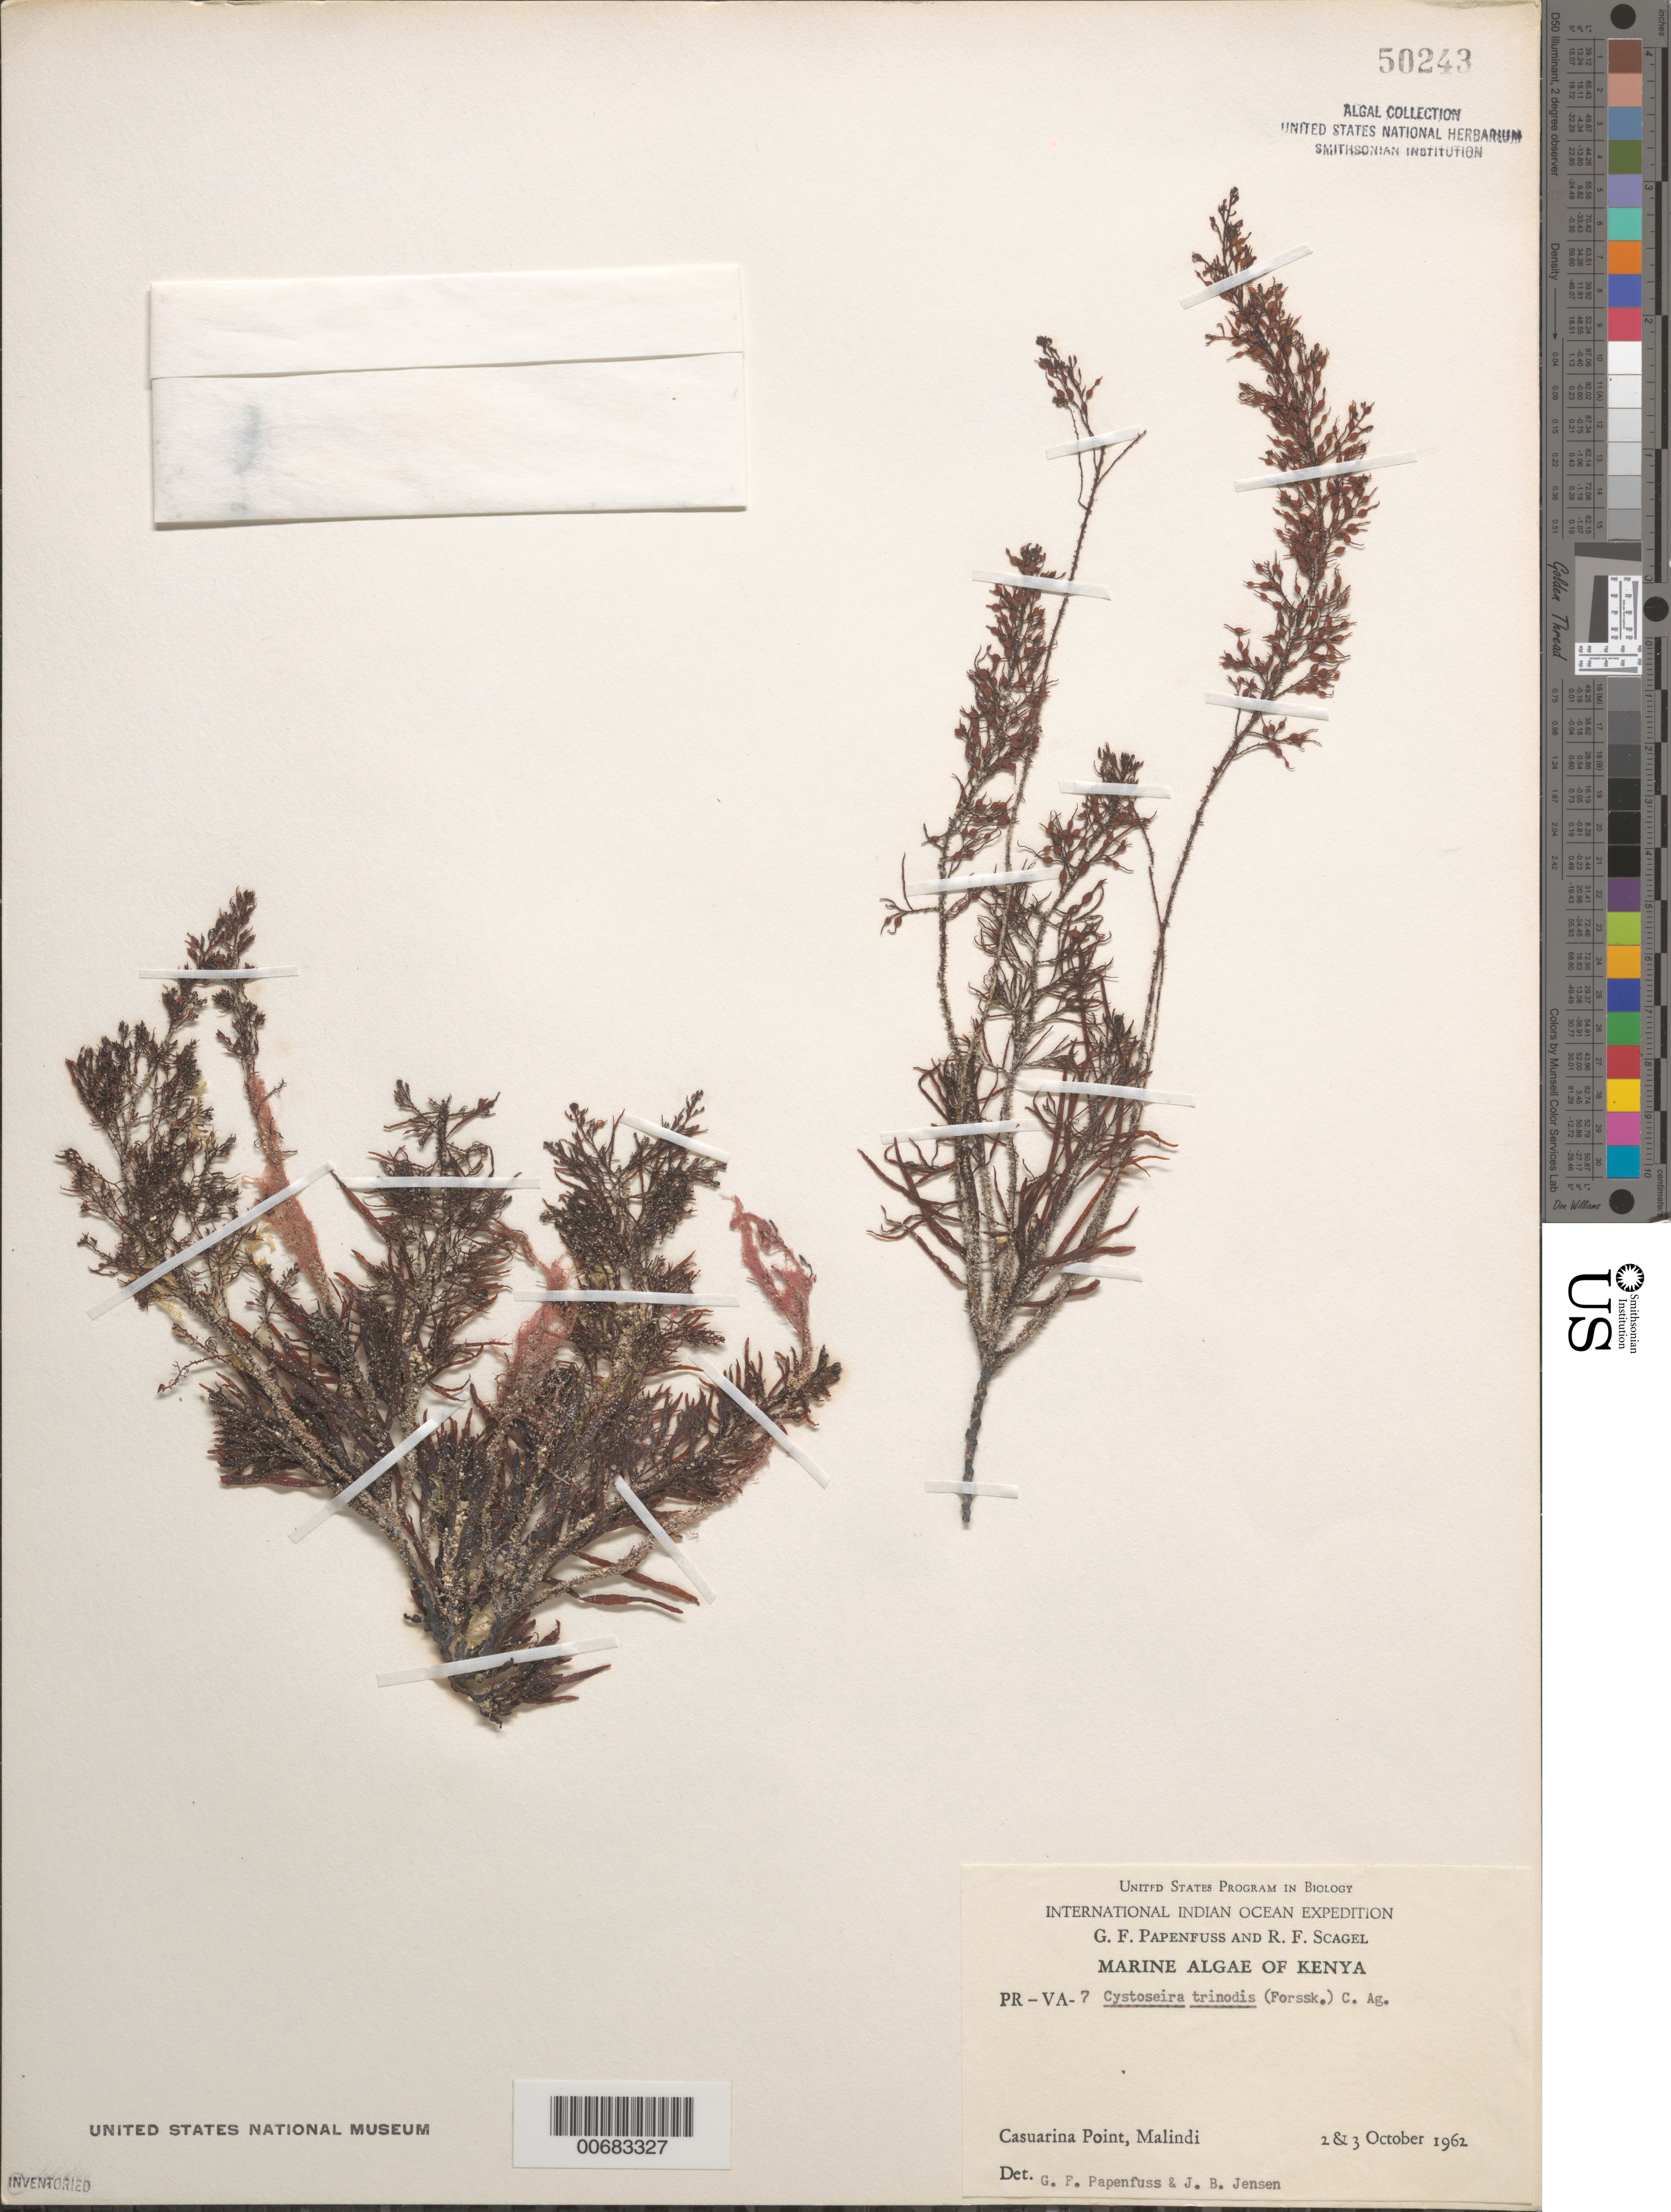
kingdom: Chromista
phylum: Ochrophyta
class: Phaeophyceae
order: Fucales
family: Sargassaceae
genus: Cystoseira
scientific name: Cystoseira trinodis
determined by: Papenfuss, G. F.; Jensen, J. B.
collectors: G. Papenfuss & R. F. Scagel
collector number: PR-VA-7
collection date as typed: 02 Oct 1962 and 03 Oct 1962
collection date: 1962-10-02,1962-10-03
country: Kenya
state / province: Kilifi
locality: Casuarina Point, Malindi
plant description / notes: International Indian Ocean Expedition, 1962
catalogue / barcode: US 50243